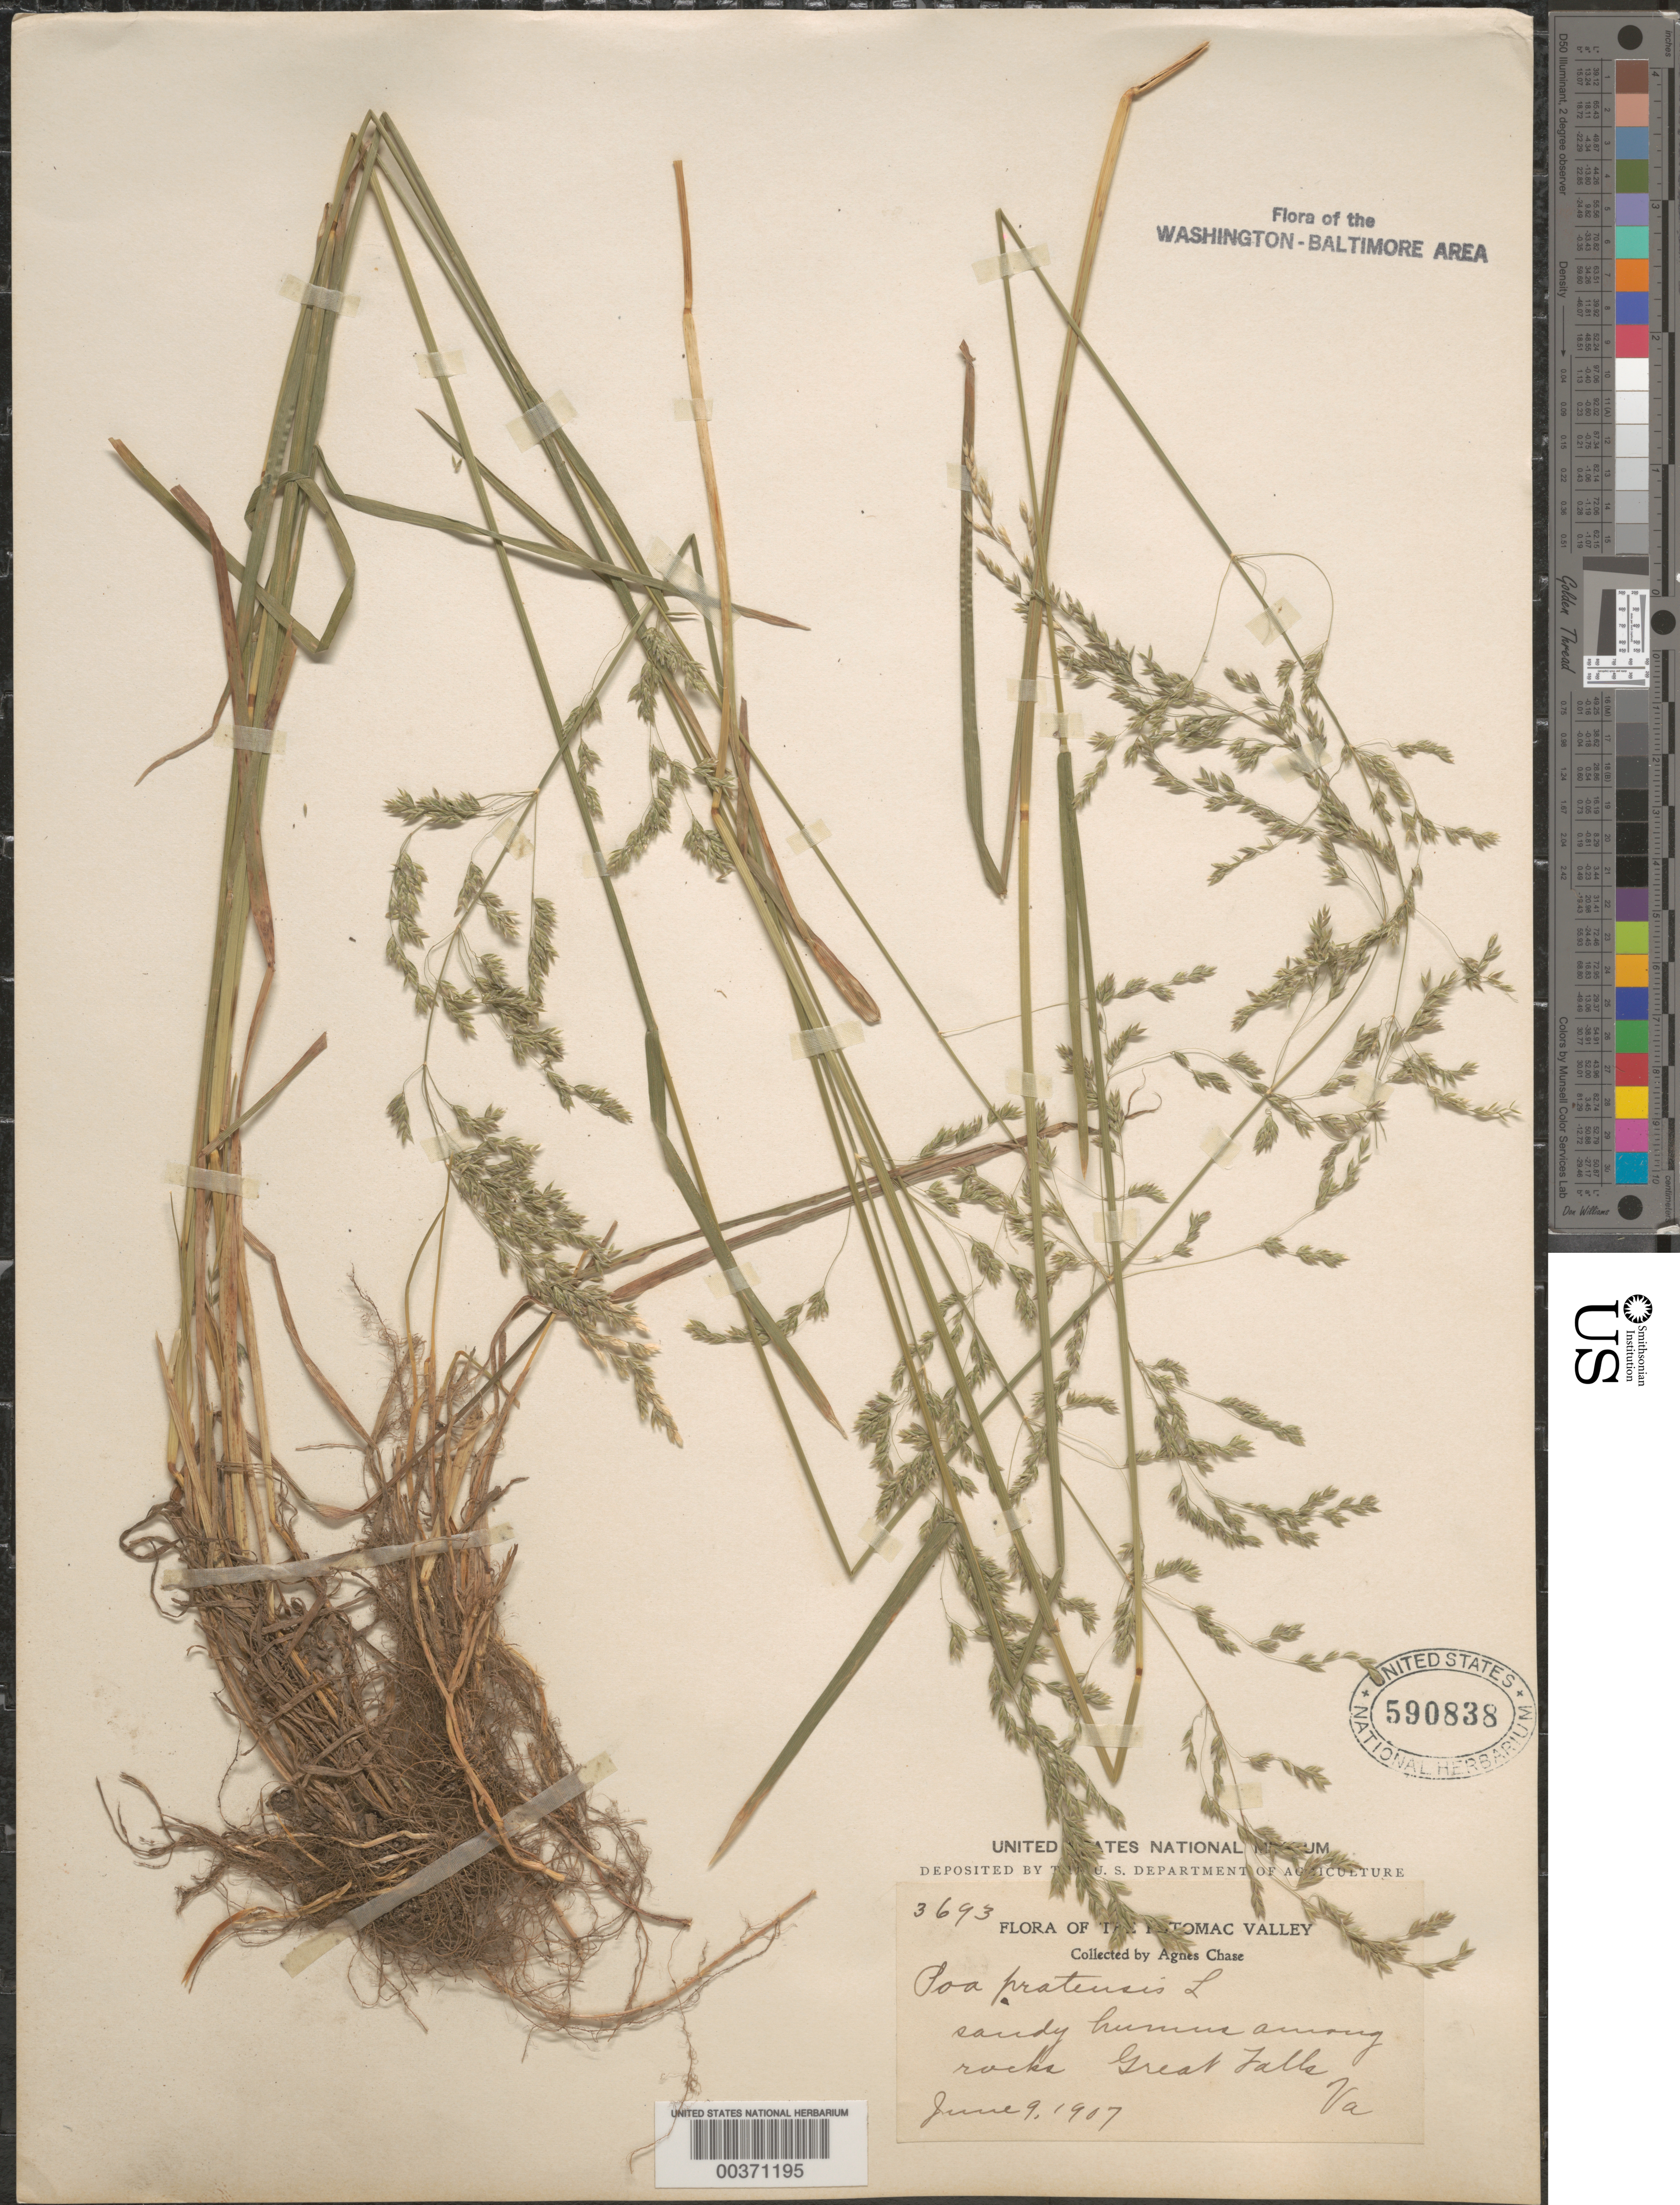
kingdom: Plantae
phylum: Tracheophyta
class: Liliopsida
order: Poales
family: Poaceae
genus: Poa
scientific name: Poa pratensis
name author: L.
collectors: A. Chase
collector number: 3693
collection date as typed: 09 Jun 1907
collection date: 1907-06-09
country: United States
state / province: Virginia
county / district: Fairfax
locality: Great Falls C. and O. Canal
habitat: Sandy humus among rocks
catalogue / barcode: US 590838